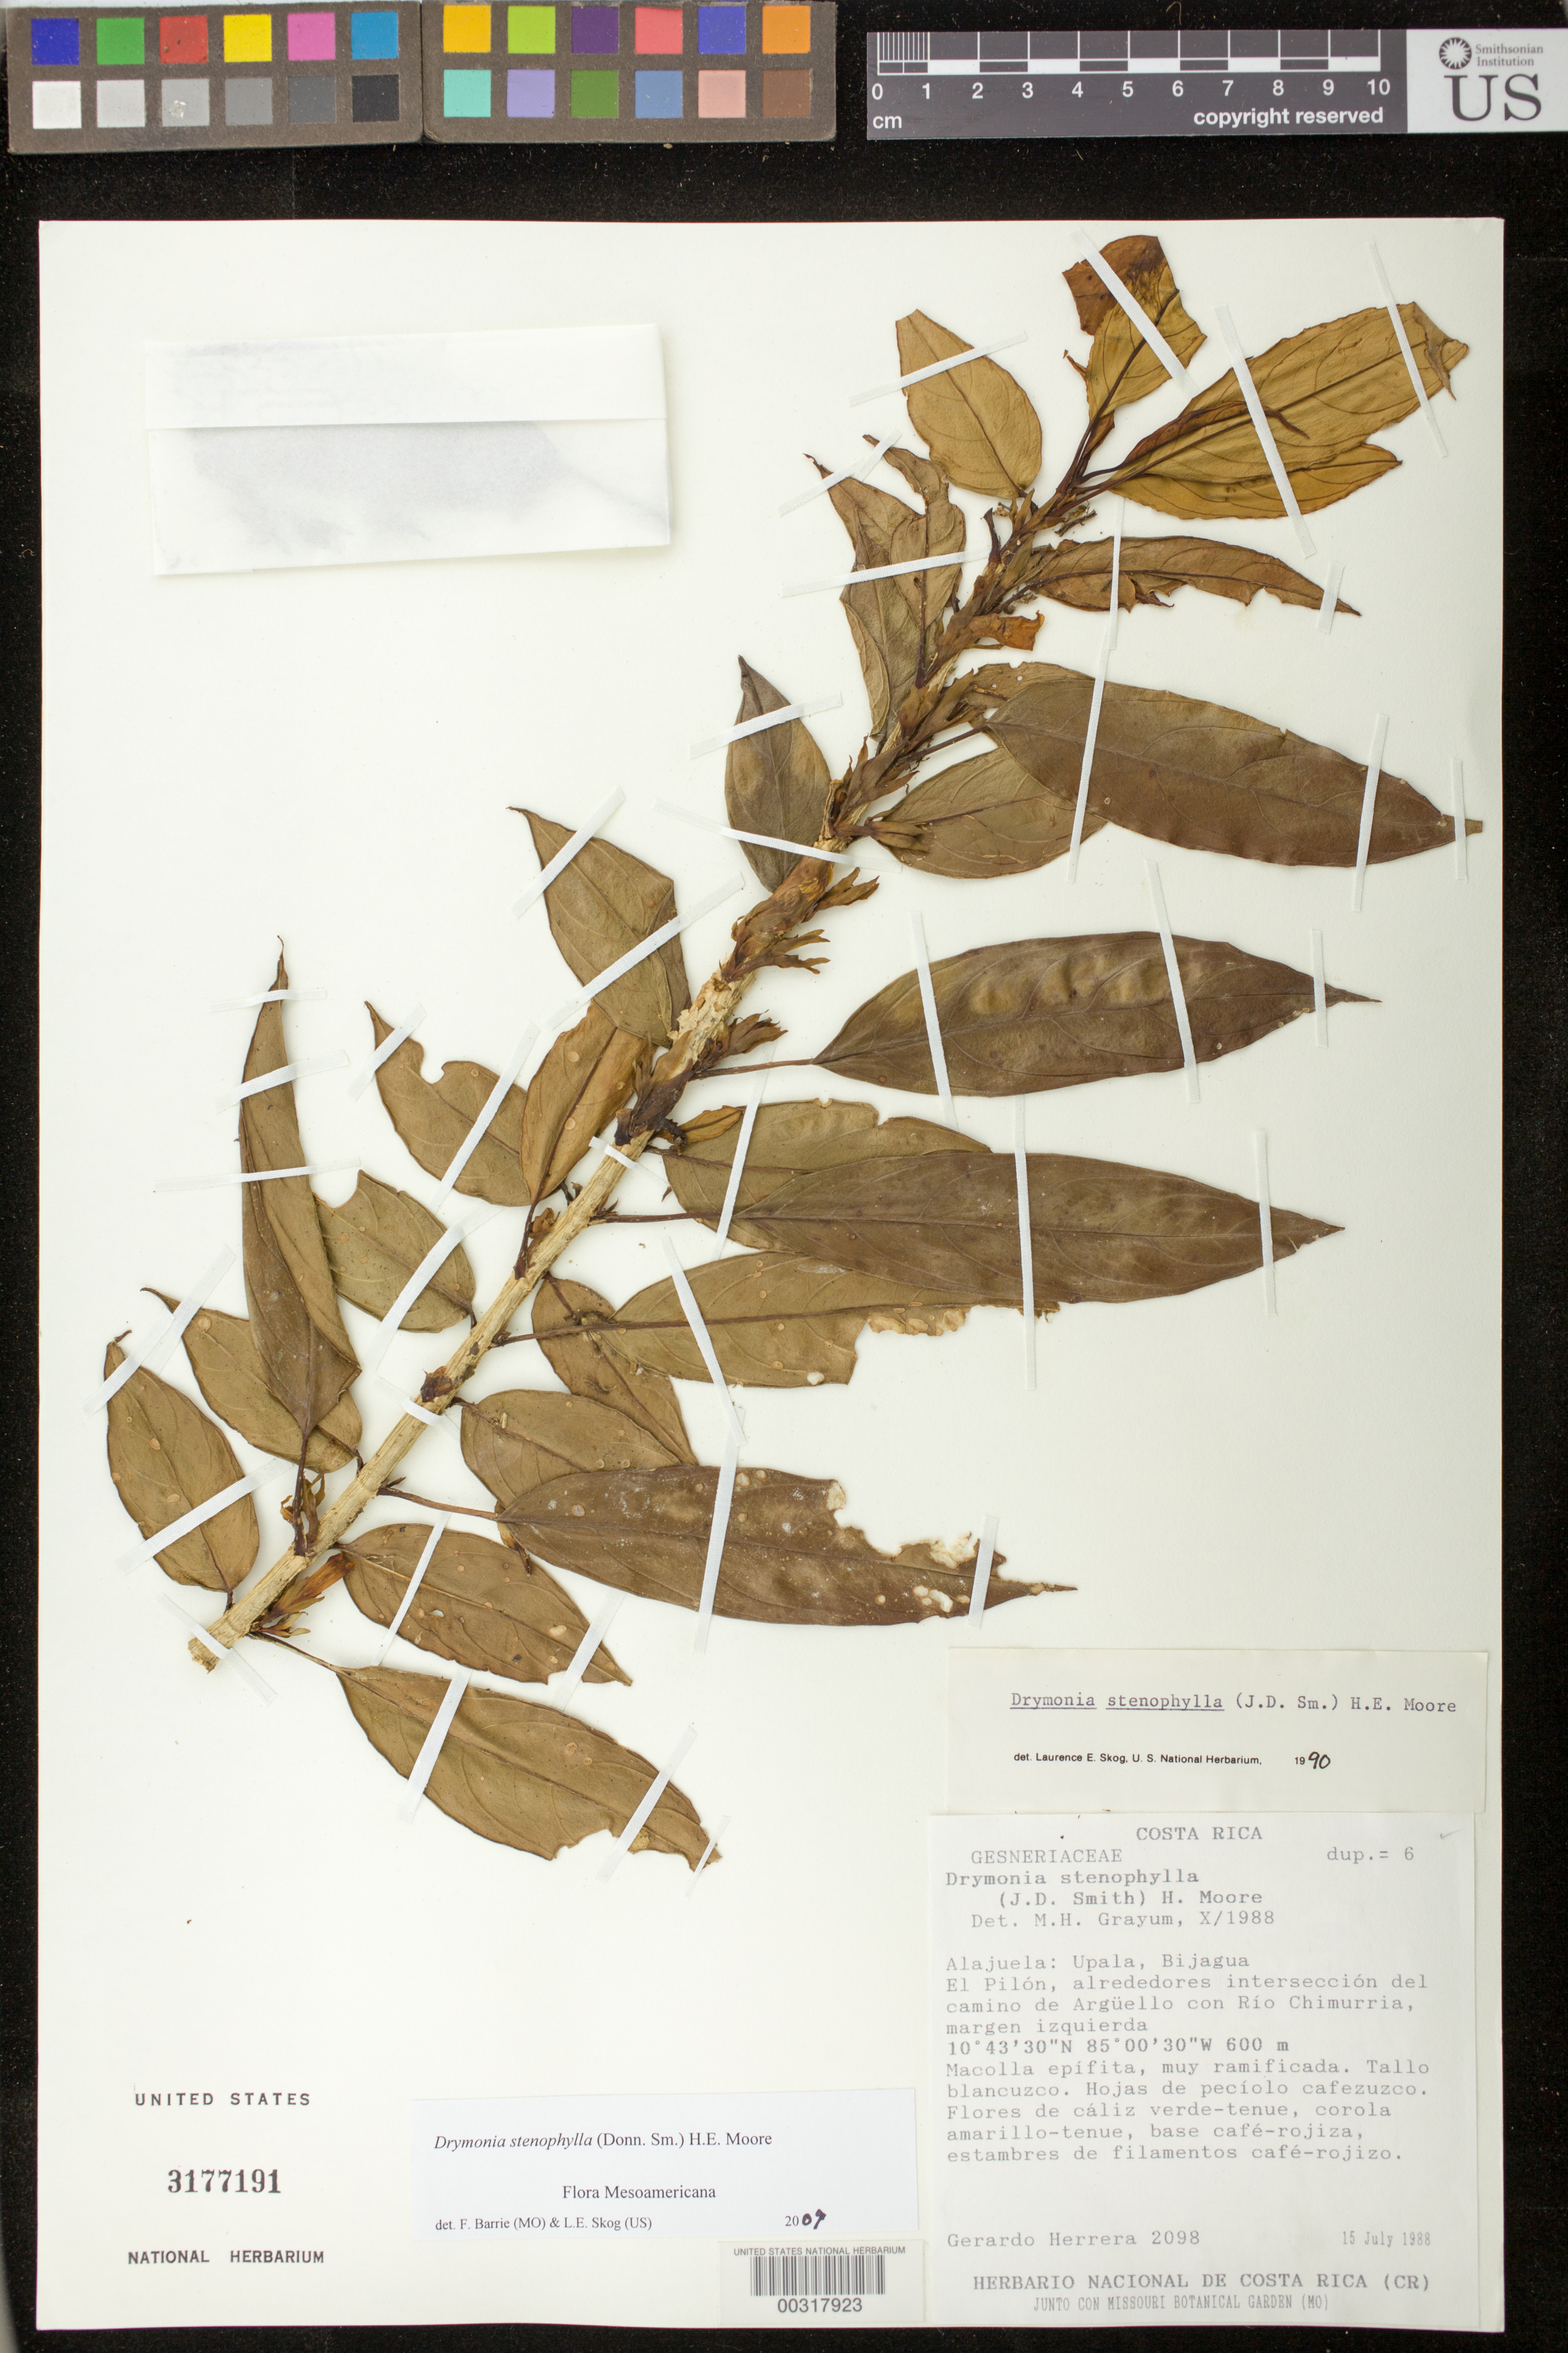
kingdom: Plantae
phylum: Tracheophyta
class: Magnoliopsida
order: Lamiales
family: Gesneriaceae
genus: Drymonia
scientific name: Drymonia stenophylla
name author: (Donn. Sm.) H.E. Moore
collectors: G. Herrera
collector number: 2098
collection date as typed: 15 Jul 1988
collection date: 1988-07-15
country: Costa Rica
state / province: Alajuela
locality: Upala, Bijagua, El Pilon, alrededores interseccion del camino de Arguello con Rio Chimurria, margen izquierda. Bijagua.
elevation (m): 600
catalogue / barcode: US 3177191